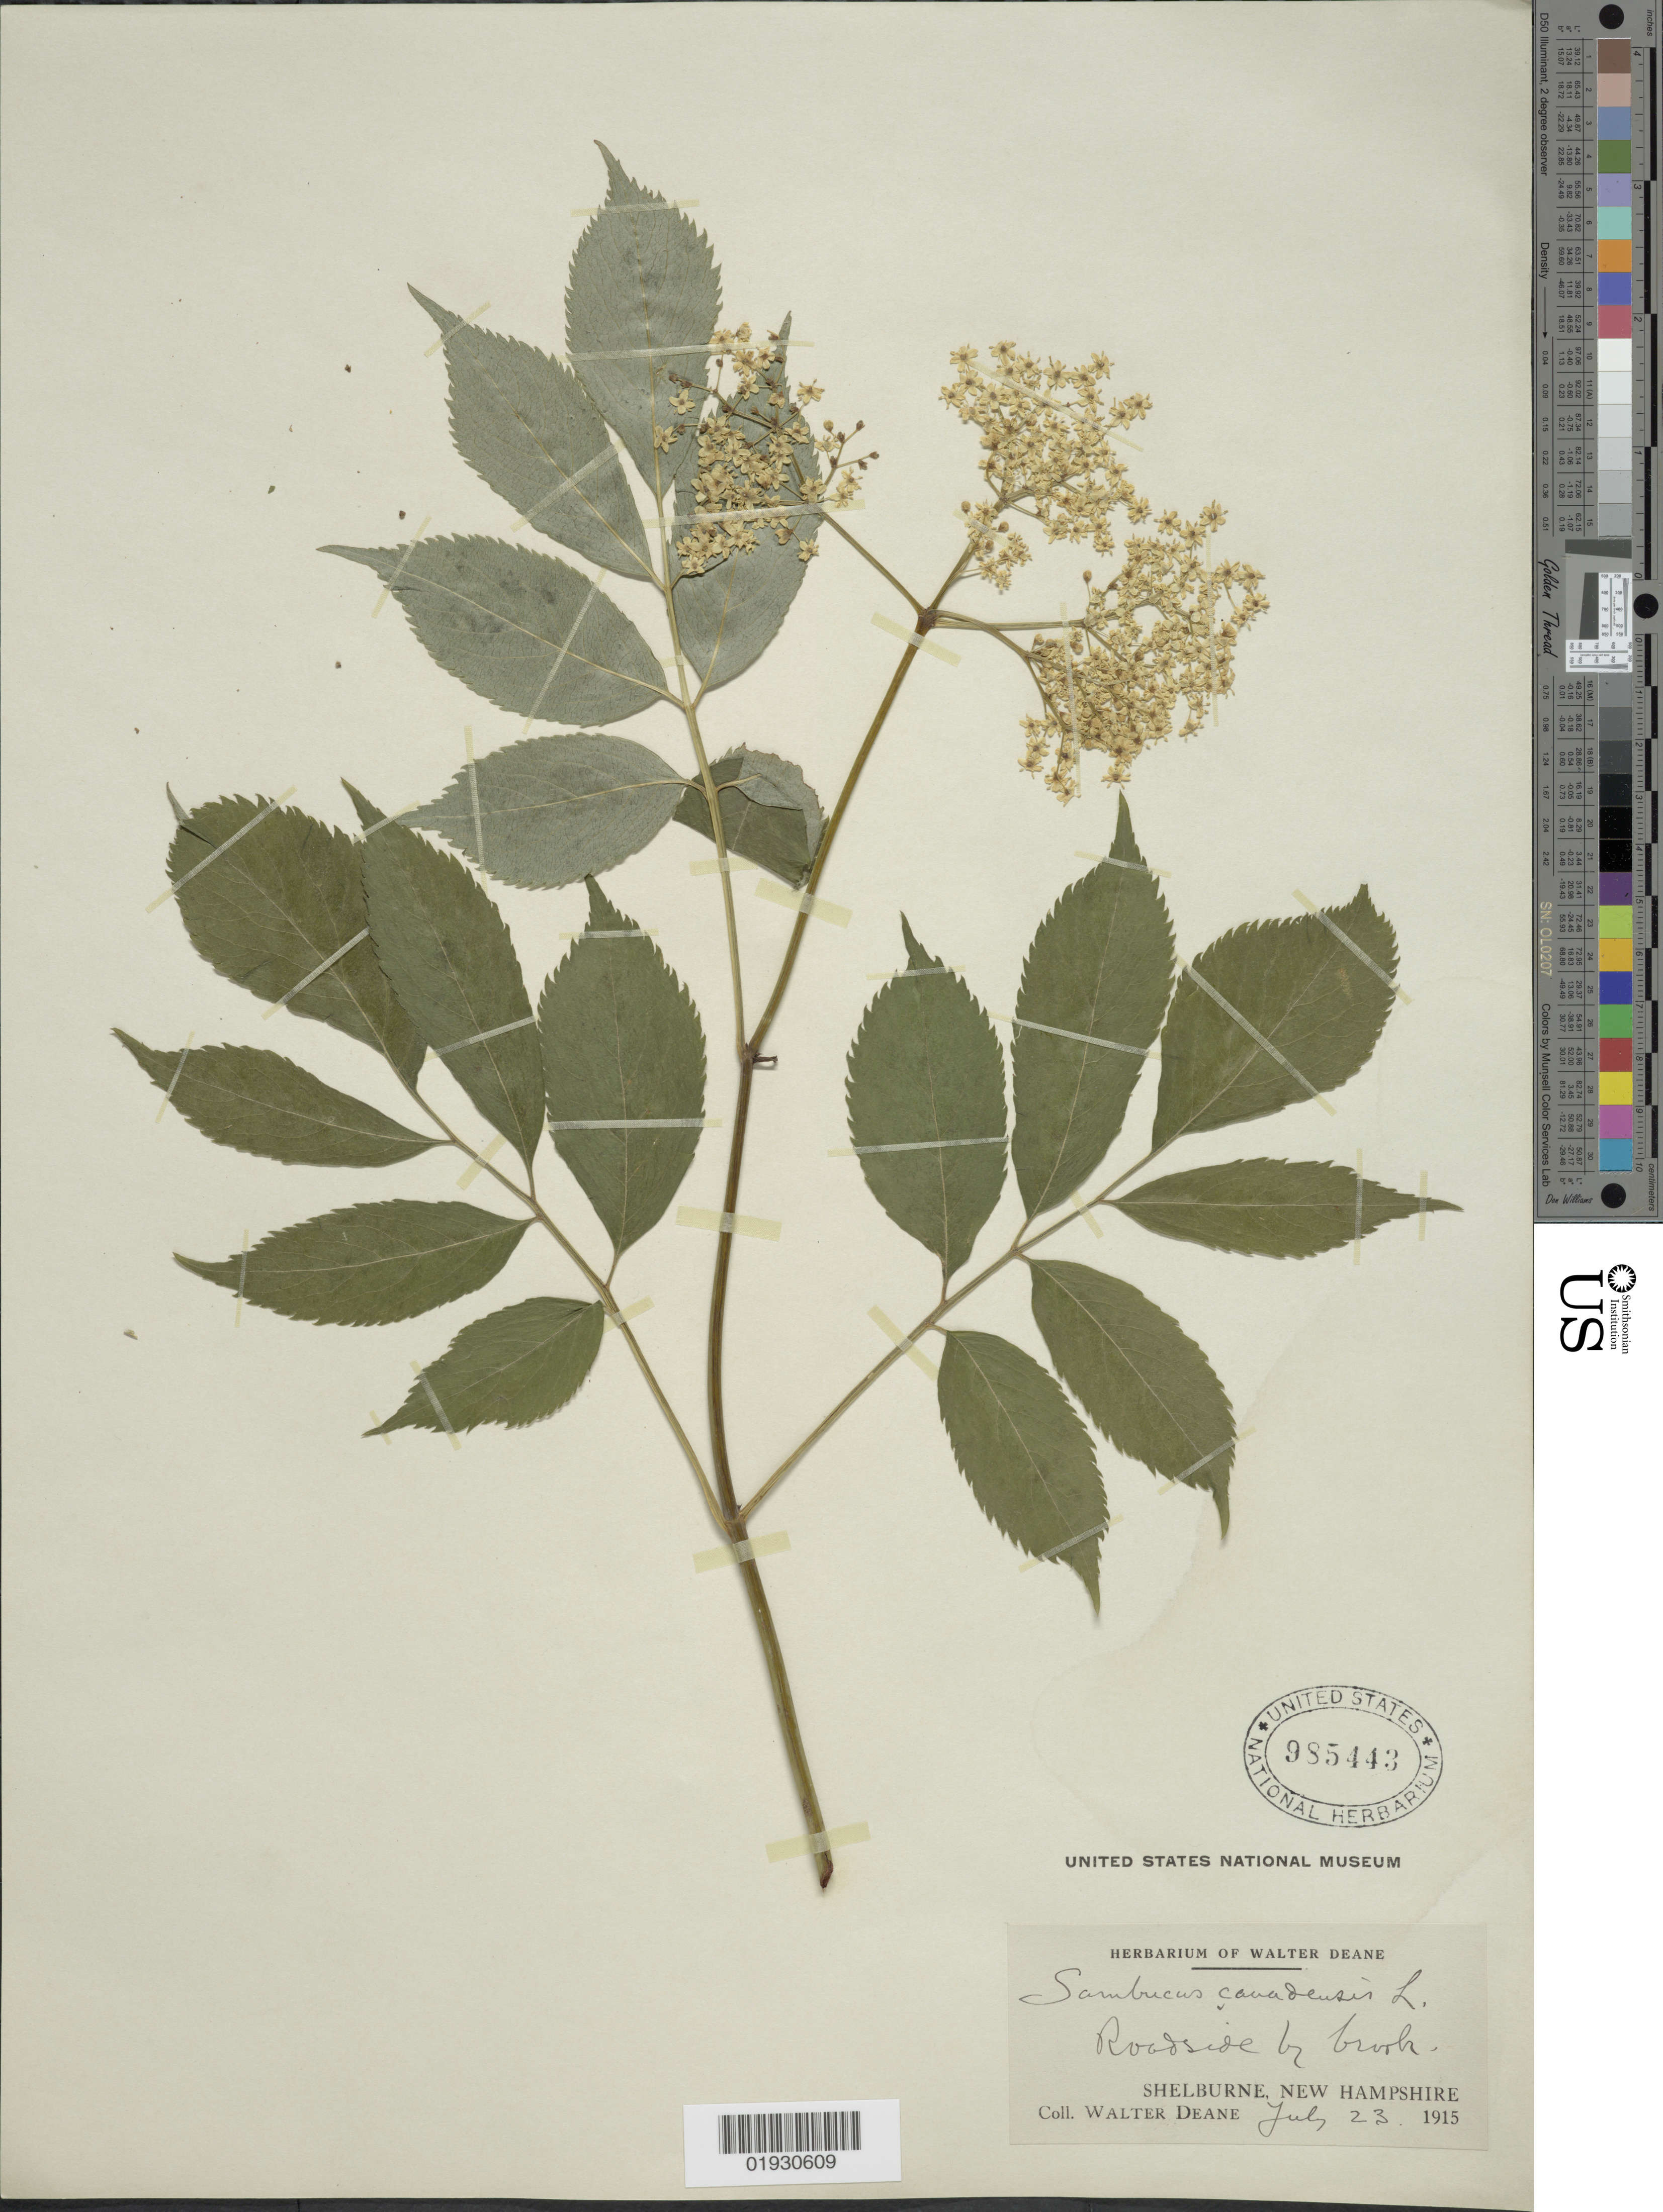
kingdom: Plantae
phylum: Tracheophyta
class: Magnoliopsida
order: Dipsacales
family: Viburnaceae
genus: Sambucus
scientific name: Sambucus canadensis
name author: L.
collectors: W. Deane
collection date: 1915-07-23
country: United States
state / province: New Hampshire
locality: Shelburne.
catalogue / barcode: US 985443